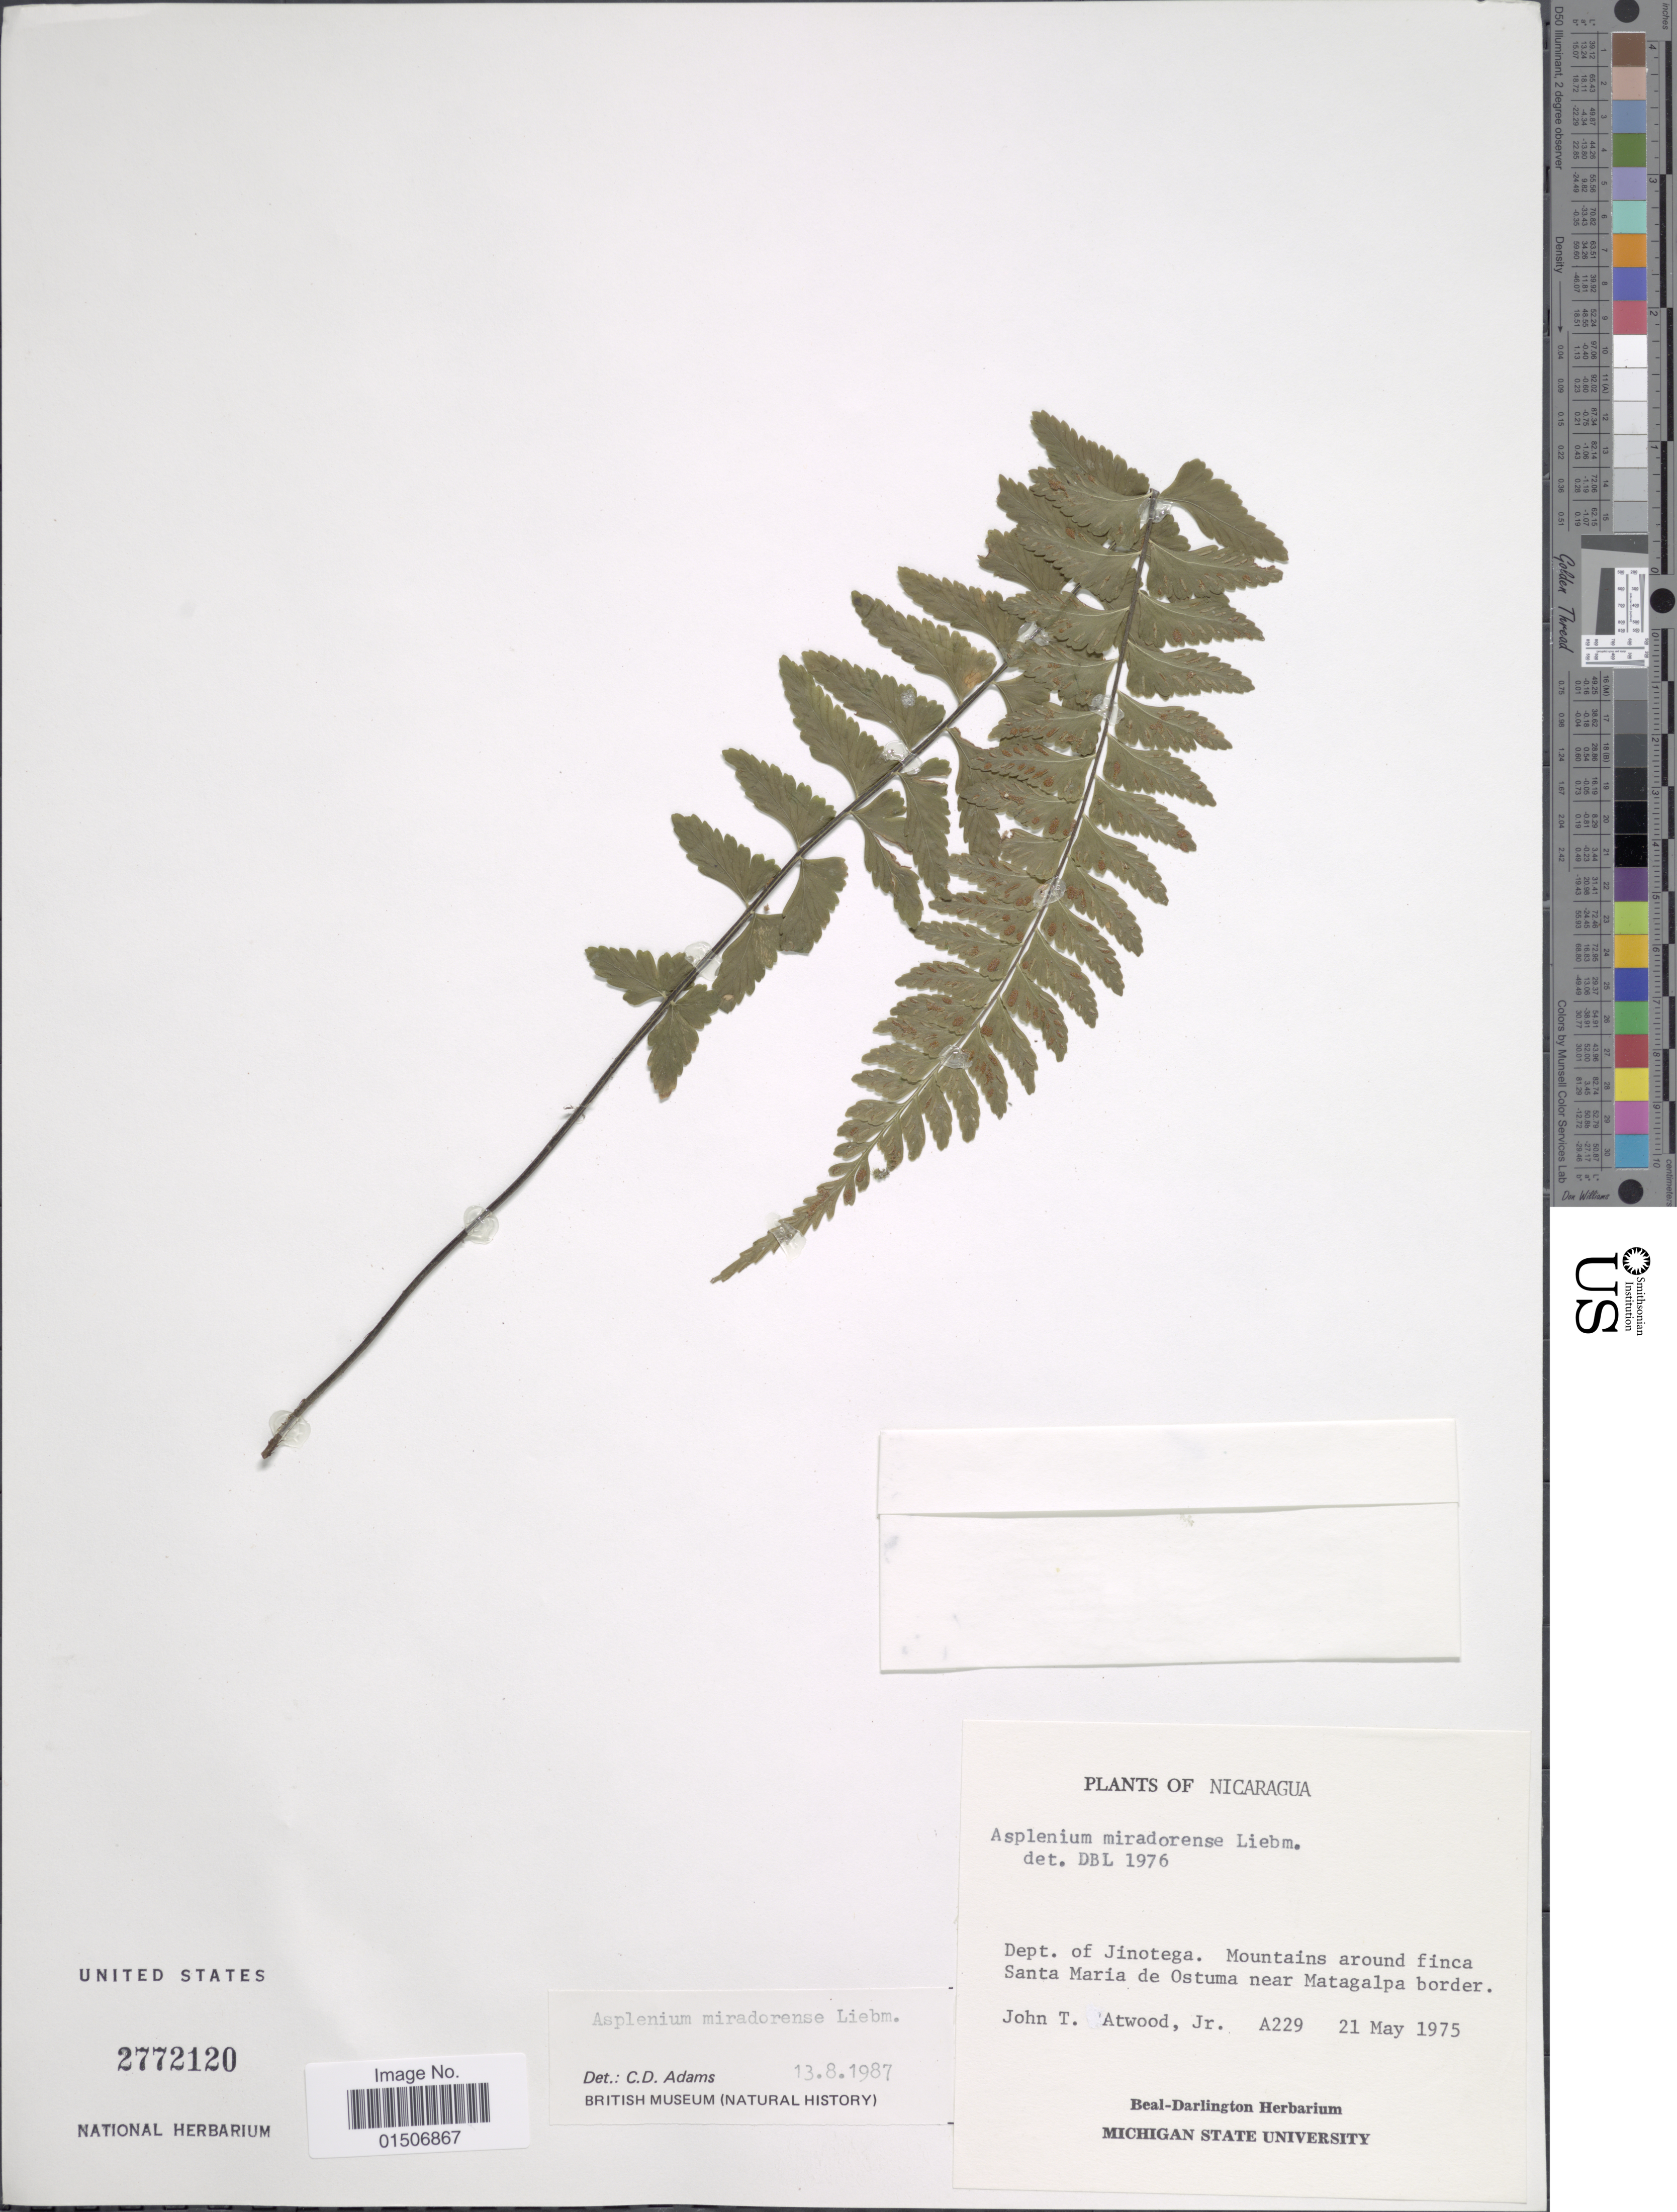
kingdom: Plantae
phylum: Tracheophyta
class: Polypodiopsida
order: Polypodiales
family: Aspleniaceae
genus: Asplenium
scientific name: Asplenium miradorense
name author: Liebm.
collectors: J. T. Atwood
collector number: A229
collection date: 1975-05-21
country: Nicaragua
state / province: Jinotega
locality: Dept. of Jinotega. Mountains around finca Santa Maria de Ostuma near Matagalpa border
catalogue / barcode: US 2772120